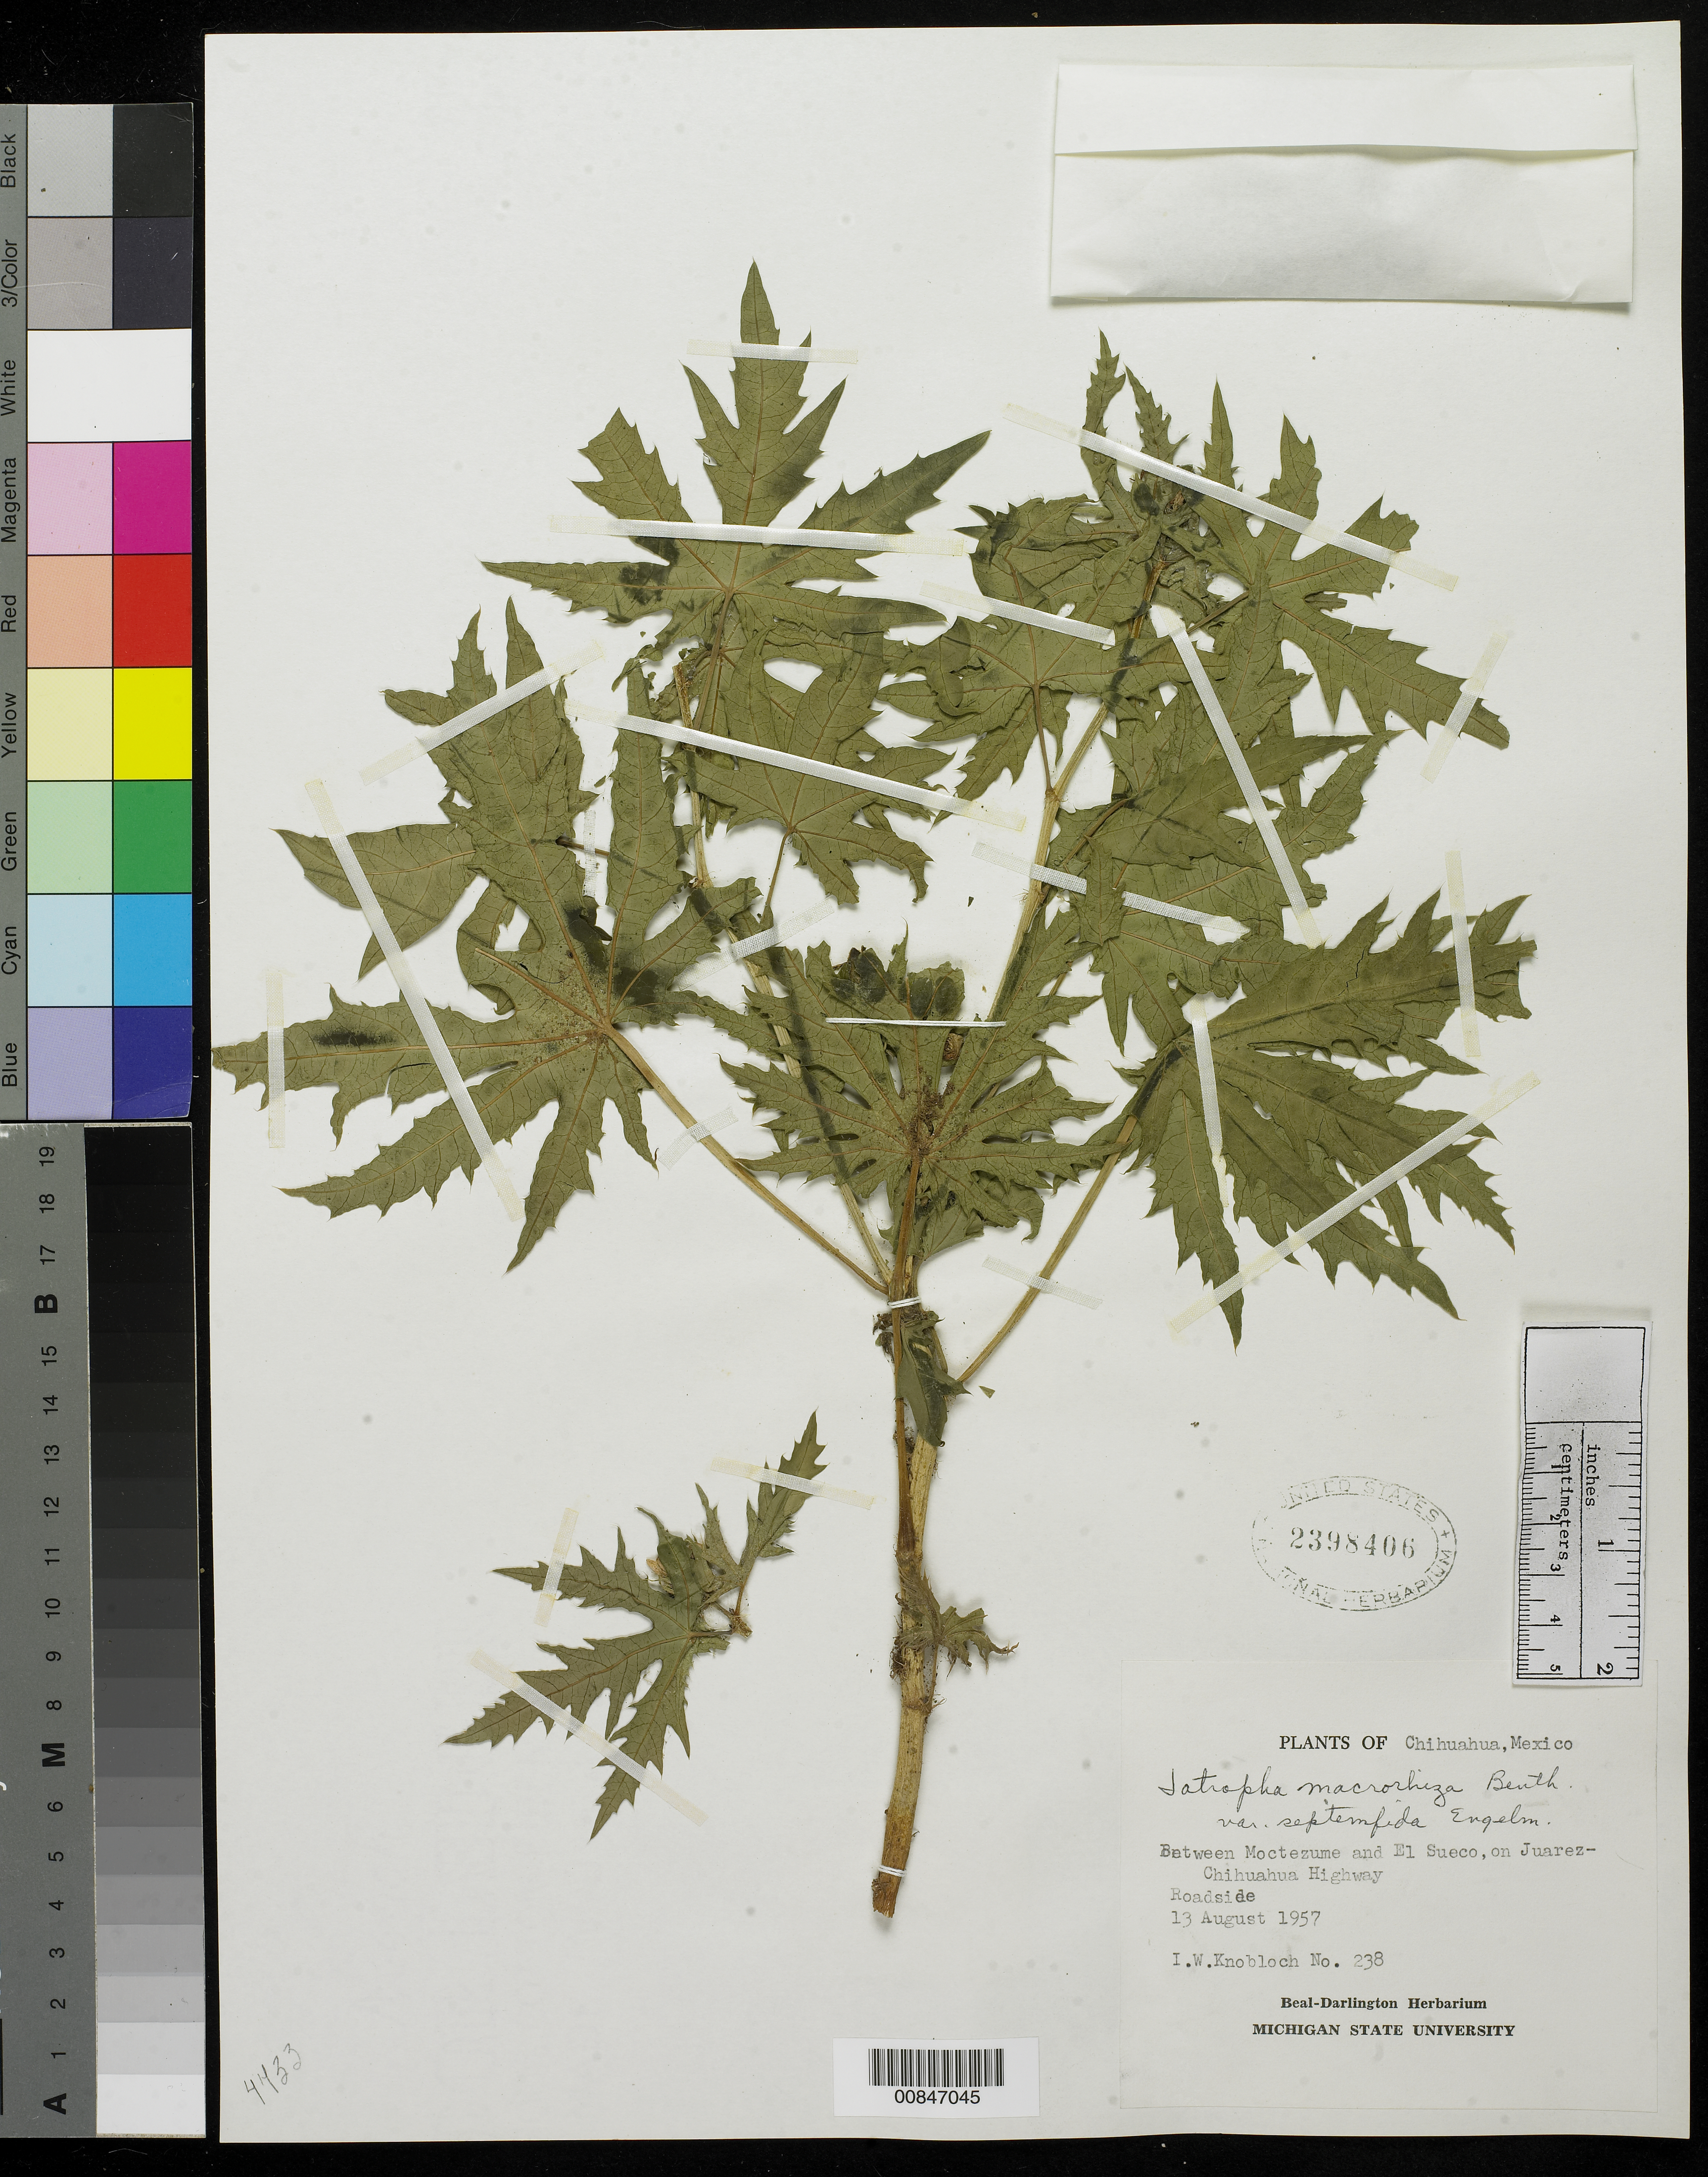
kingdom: Plantae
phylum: Tracheophyta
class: Magnoliopsida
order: Malpighiales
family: Euphorbiaceae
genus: Jatropha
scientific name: Jatropha macrorhiza var. septemfida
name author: Engelm.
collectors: I. W. Knobloch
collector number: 238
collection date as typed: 13 Aug 1957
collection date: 1957-08-13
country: Mexico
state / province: Chihuahua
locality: Roadside between Moctezuma and El Sueco, on Juárez - Chihuahua Highway.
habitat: Roadside.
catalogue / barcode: US 2398406